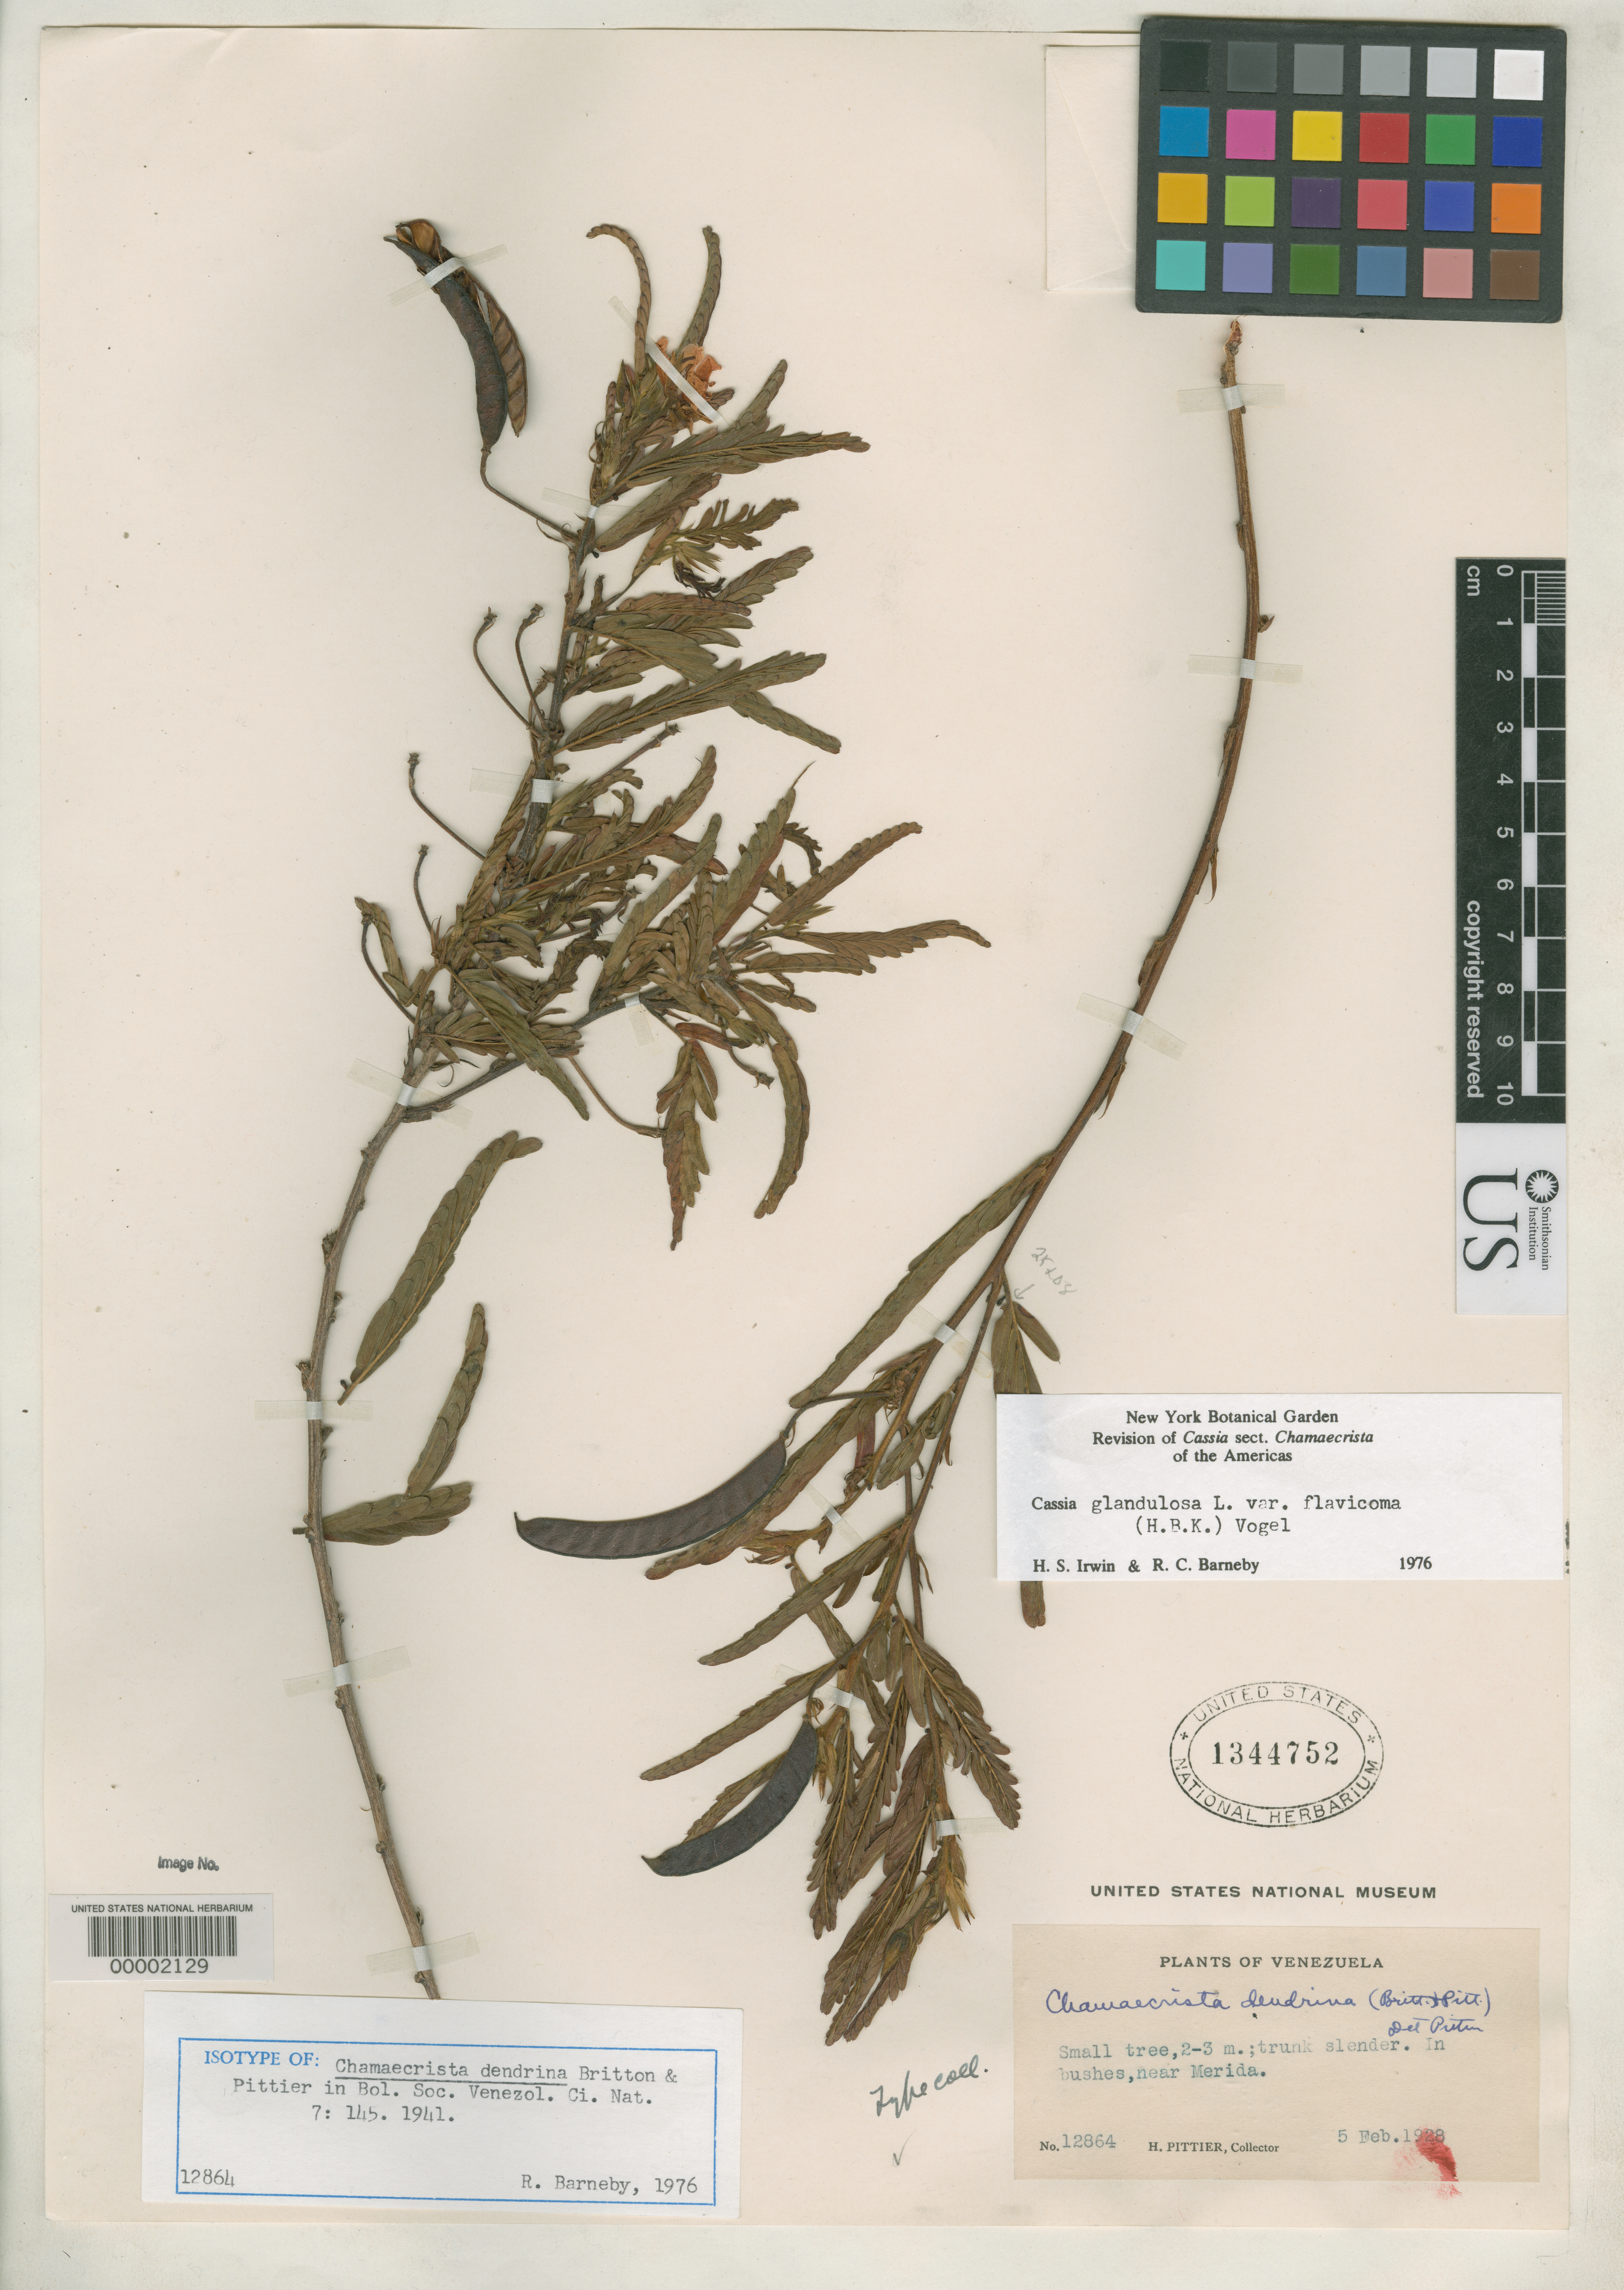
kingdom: Plantae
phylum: Tracheophyta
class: Magnoliopsida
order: Fabales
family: Fabaceae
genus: Chamaecrista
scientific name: Chamaecrista dendrina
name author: Britton & Pittier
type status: Isotype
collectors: H. F. Pittier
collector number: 12864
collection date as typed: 05 Feb 1928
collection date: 1928-02-05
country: Venezuela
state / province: Mérida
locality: Near Merida.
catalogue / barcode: US 1344752